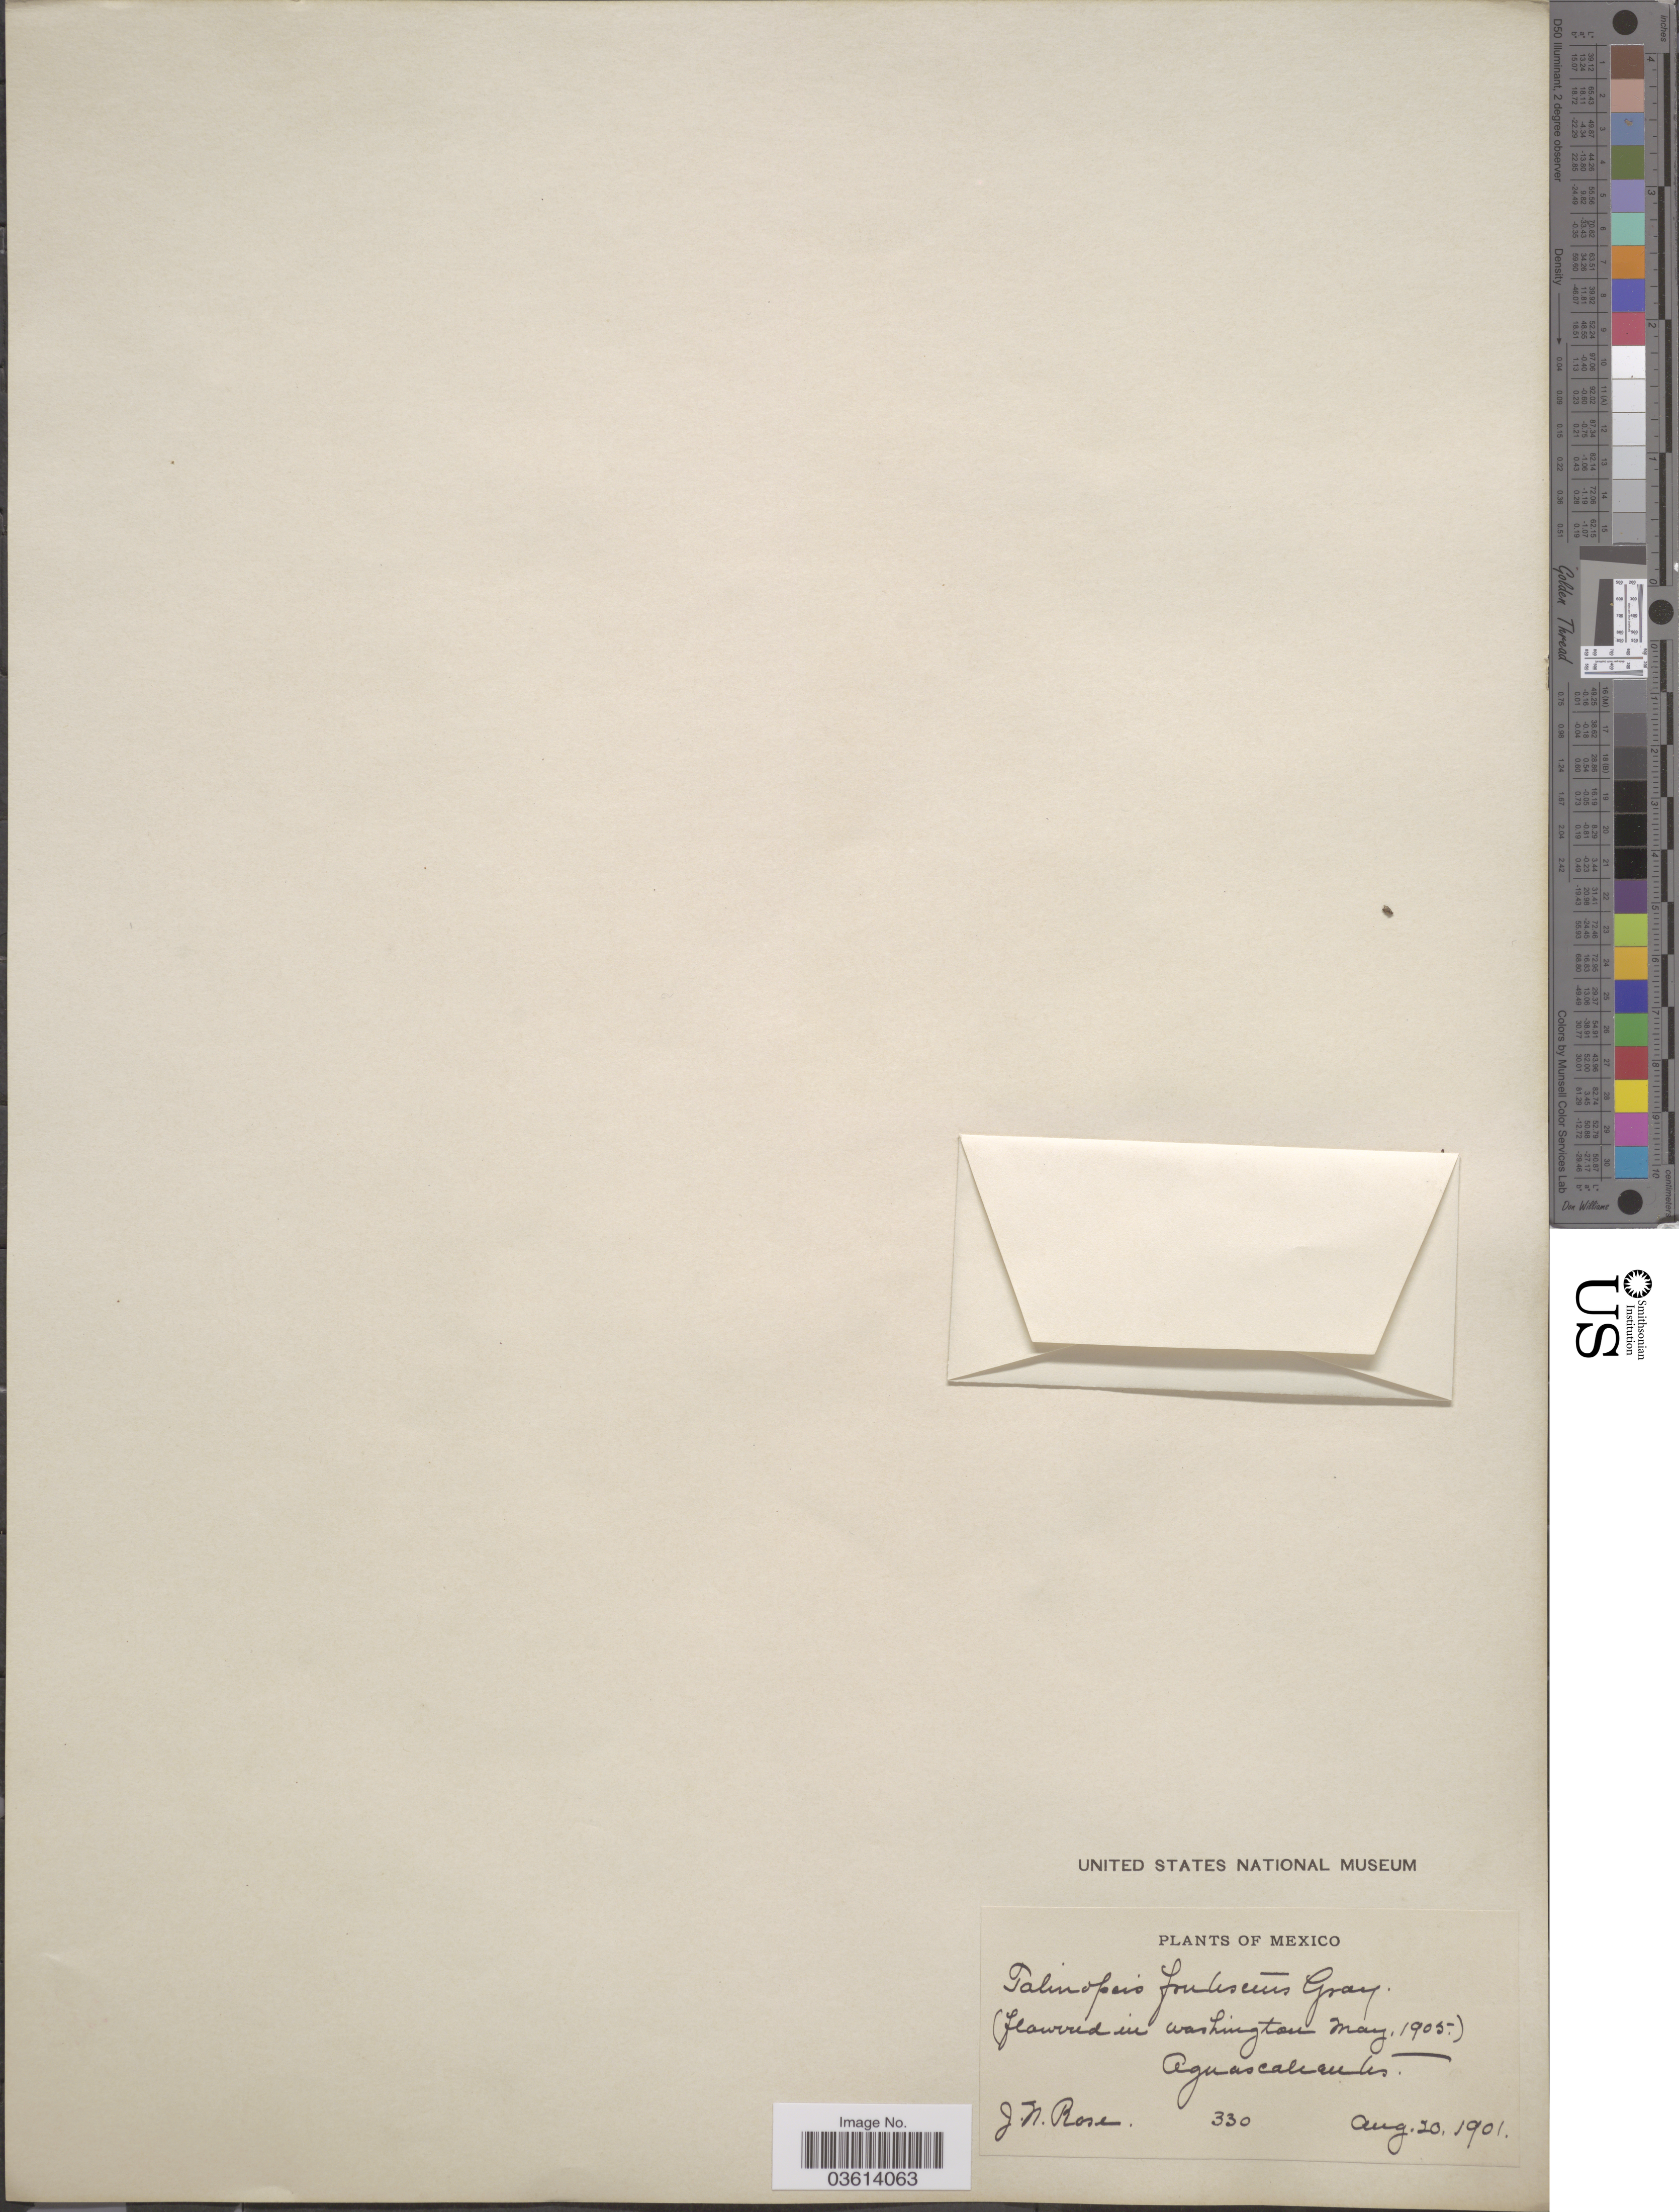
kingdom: Plantae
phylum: Tracheophyta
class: Magnoliopsida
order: Caryophyllales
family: Anacampserotaceae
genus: Talinopsis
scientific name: Talinopsis frutescens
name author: A. Gray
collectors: J. N. Rose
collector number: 330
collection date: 1901-08-20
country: Mexico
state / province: Aguascalientes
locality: Aguascalientes.